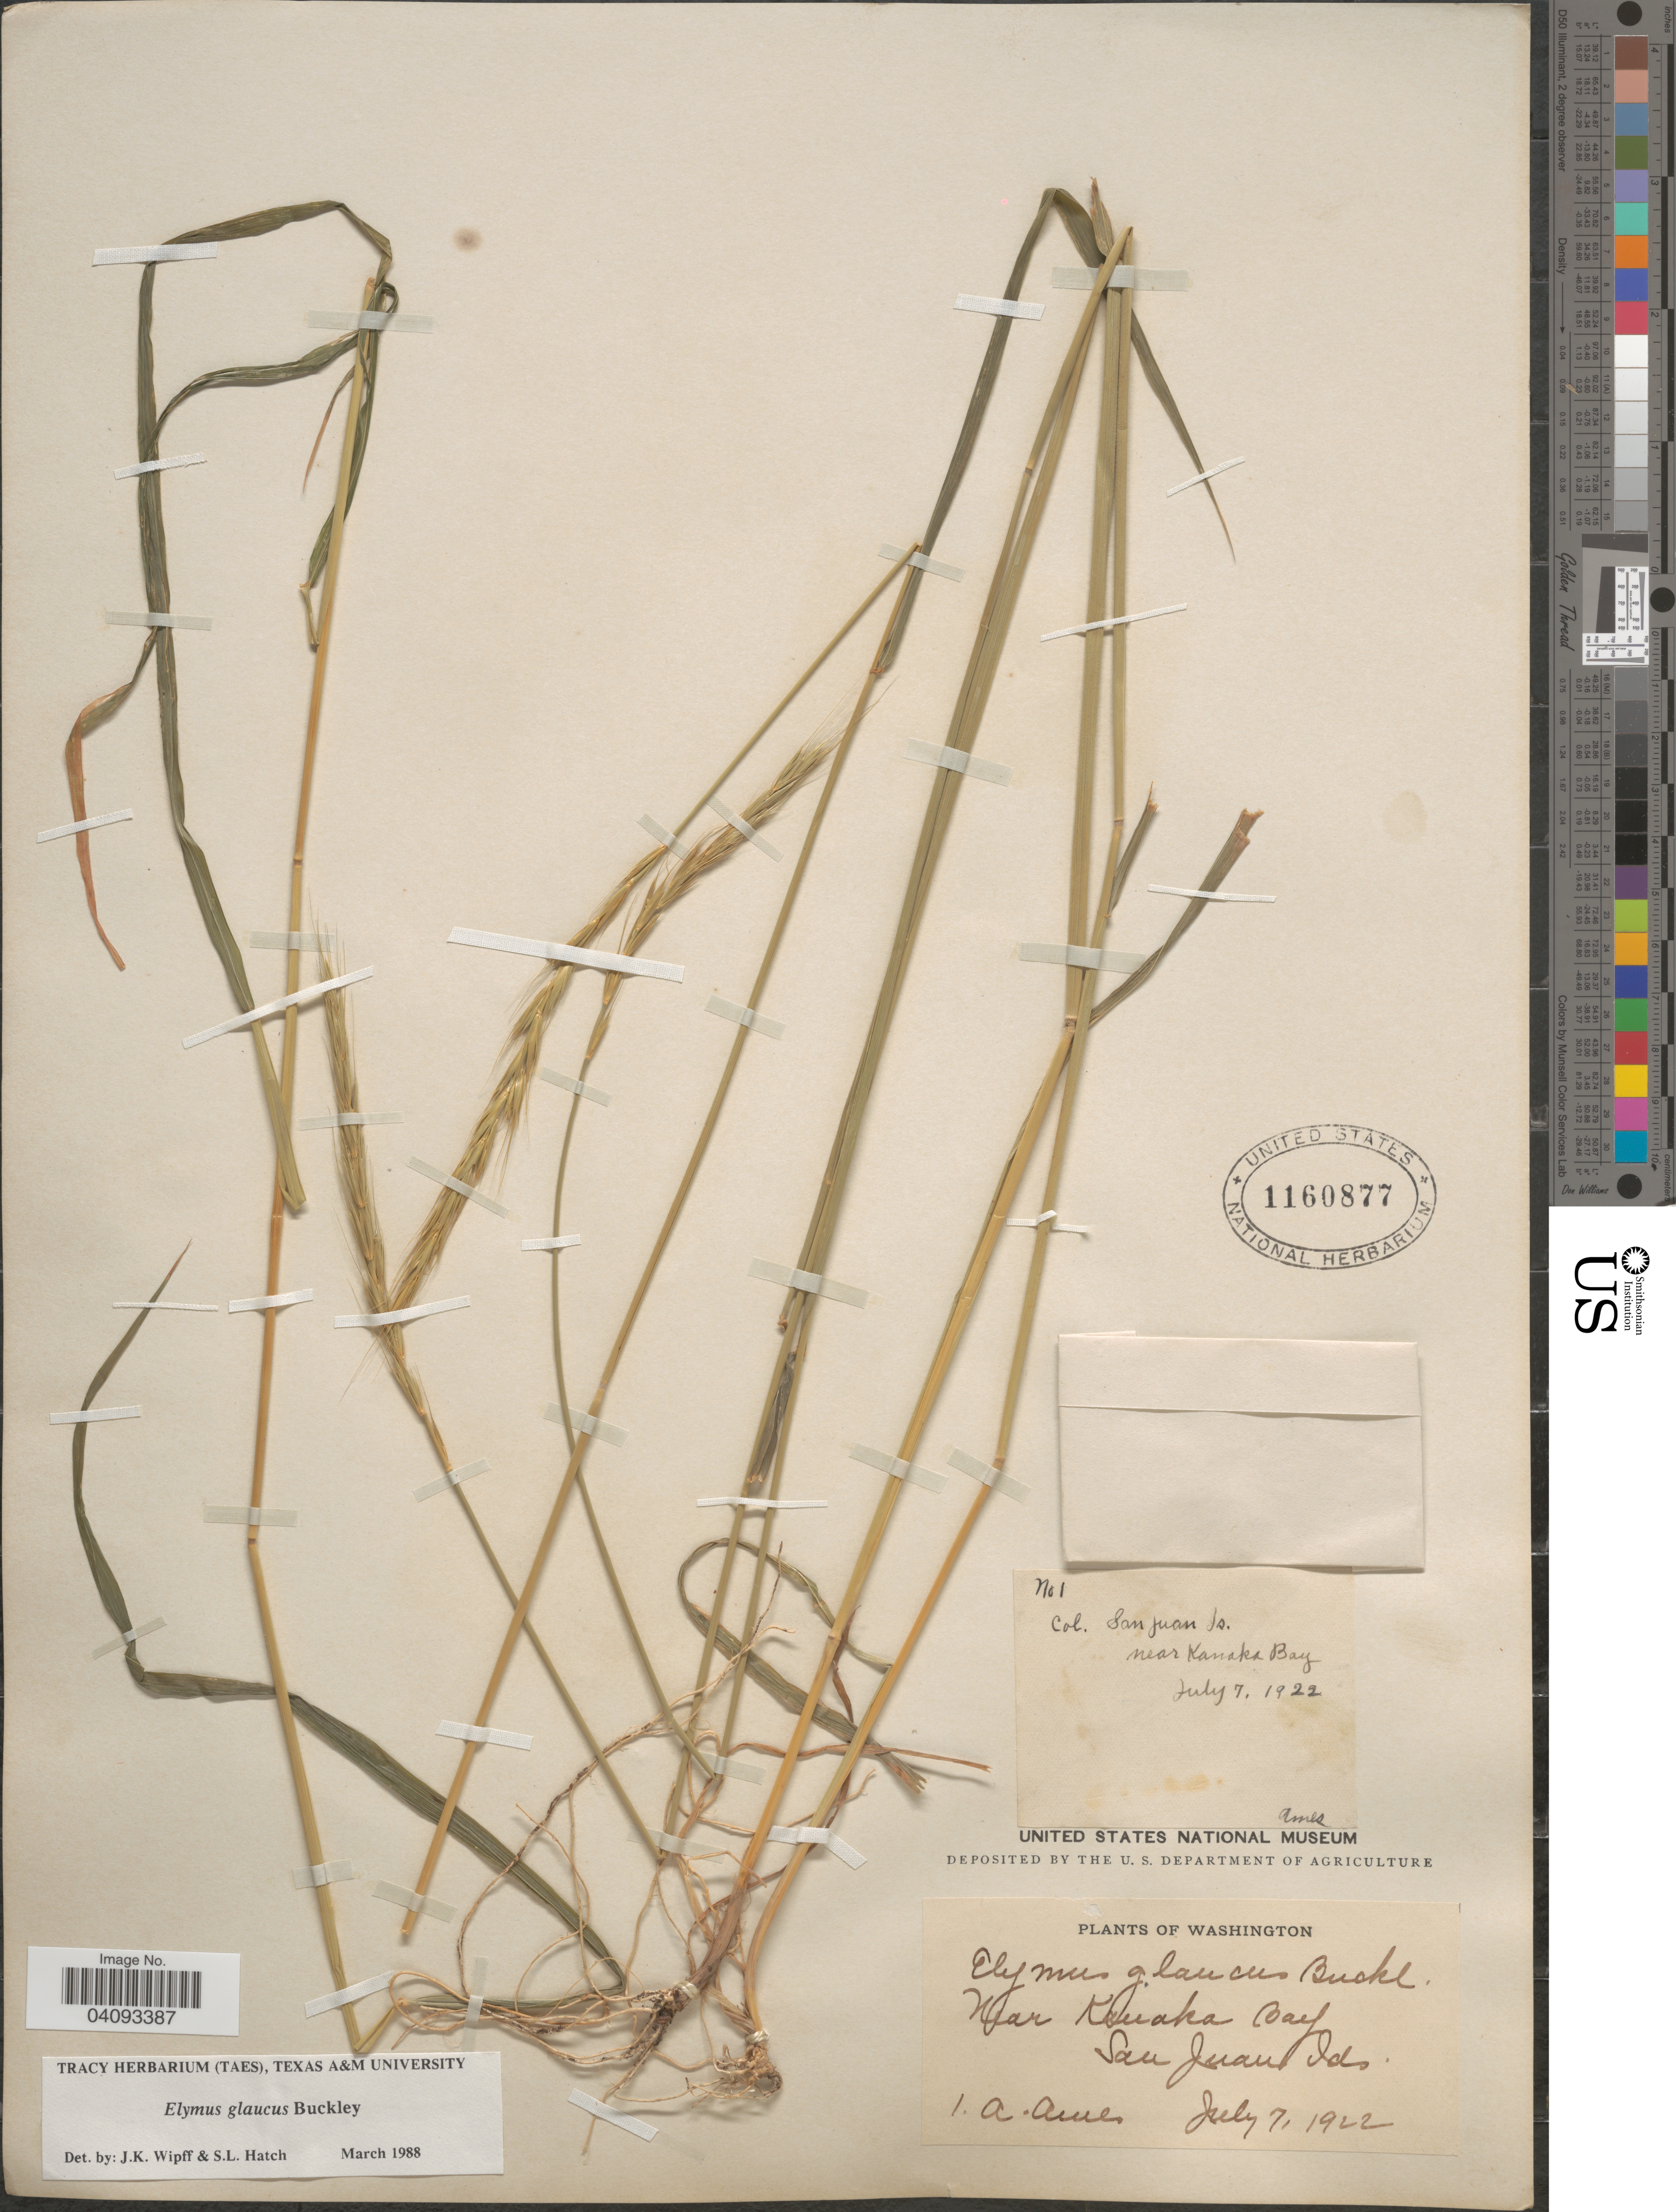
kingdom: Plantae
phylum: Tracheophyta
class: Liliopsida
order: Poales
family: Poaceae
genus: Elymus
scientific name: Elymus glaucus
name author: Buckley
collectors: A. Ames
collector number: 1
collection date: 1922-07-07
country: United States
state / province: Washington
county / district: San Juan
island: San Juan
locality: Near Kanaka Bay.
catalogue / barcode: US 1160877